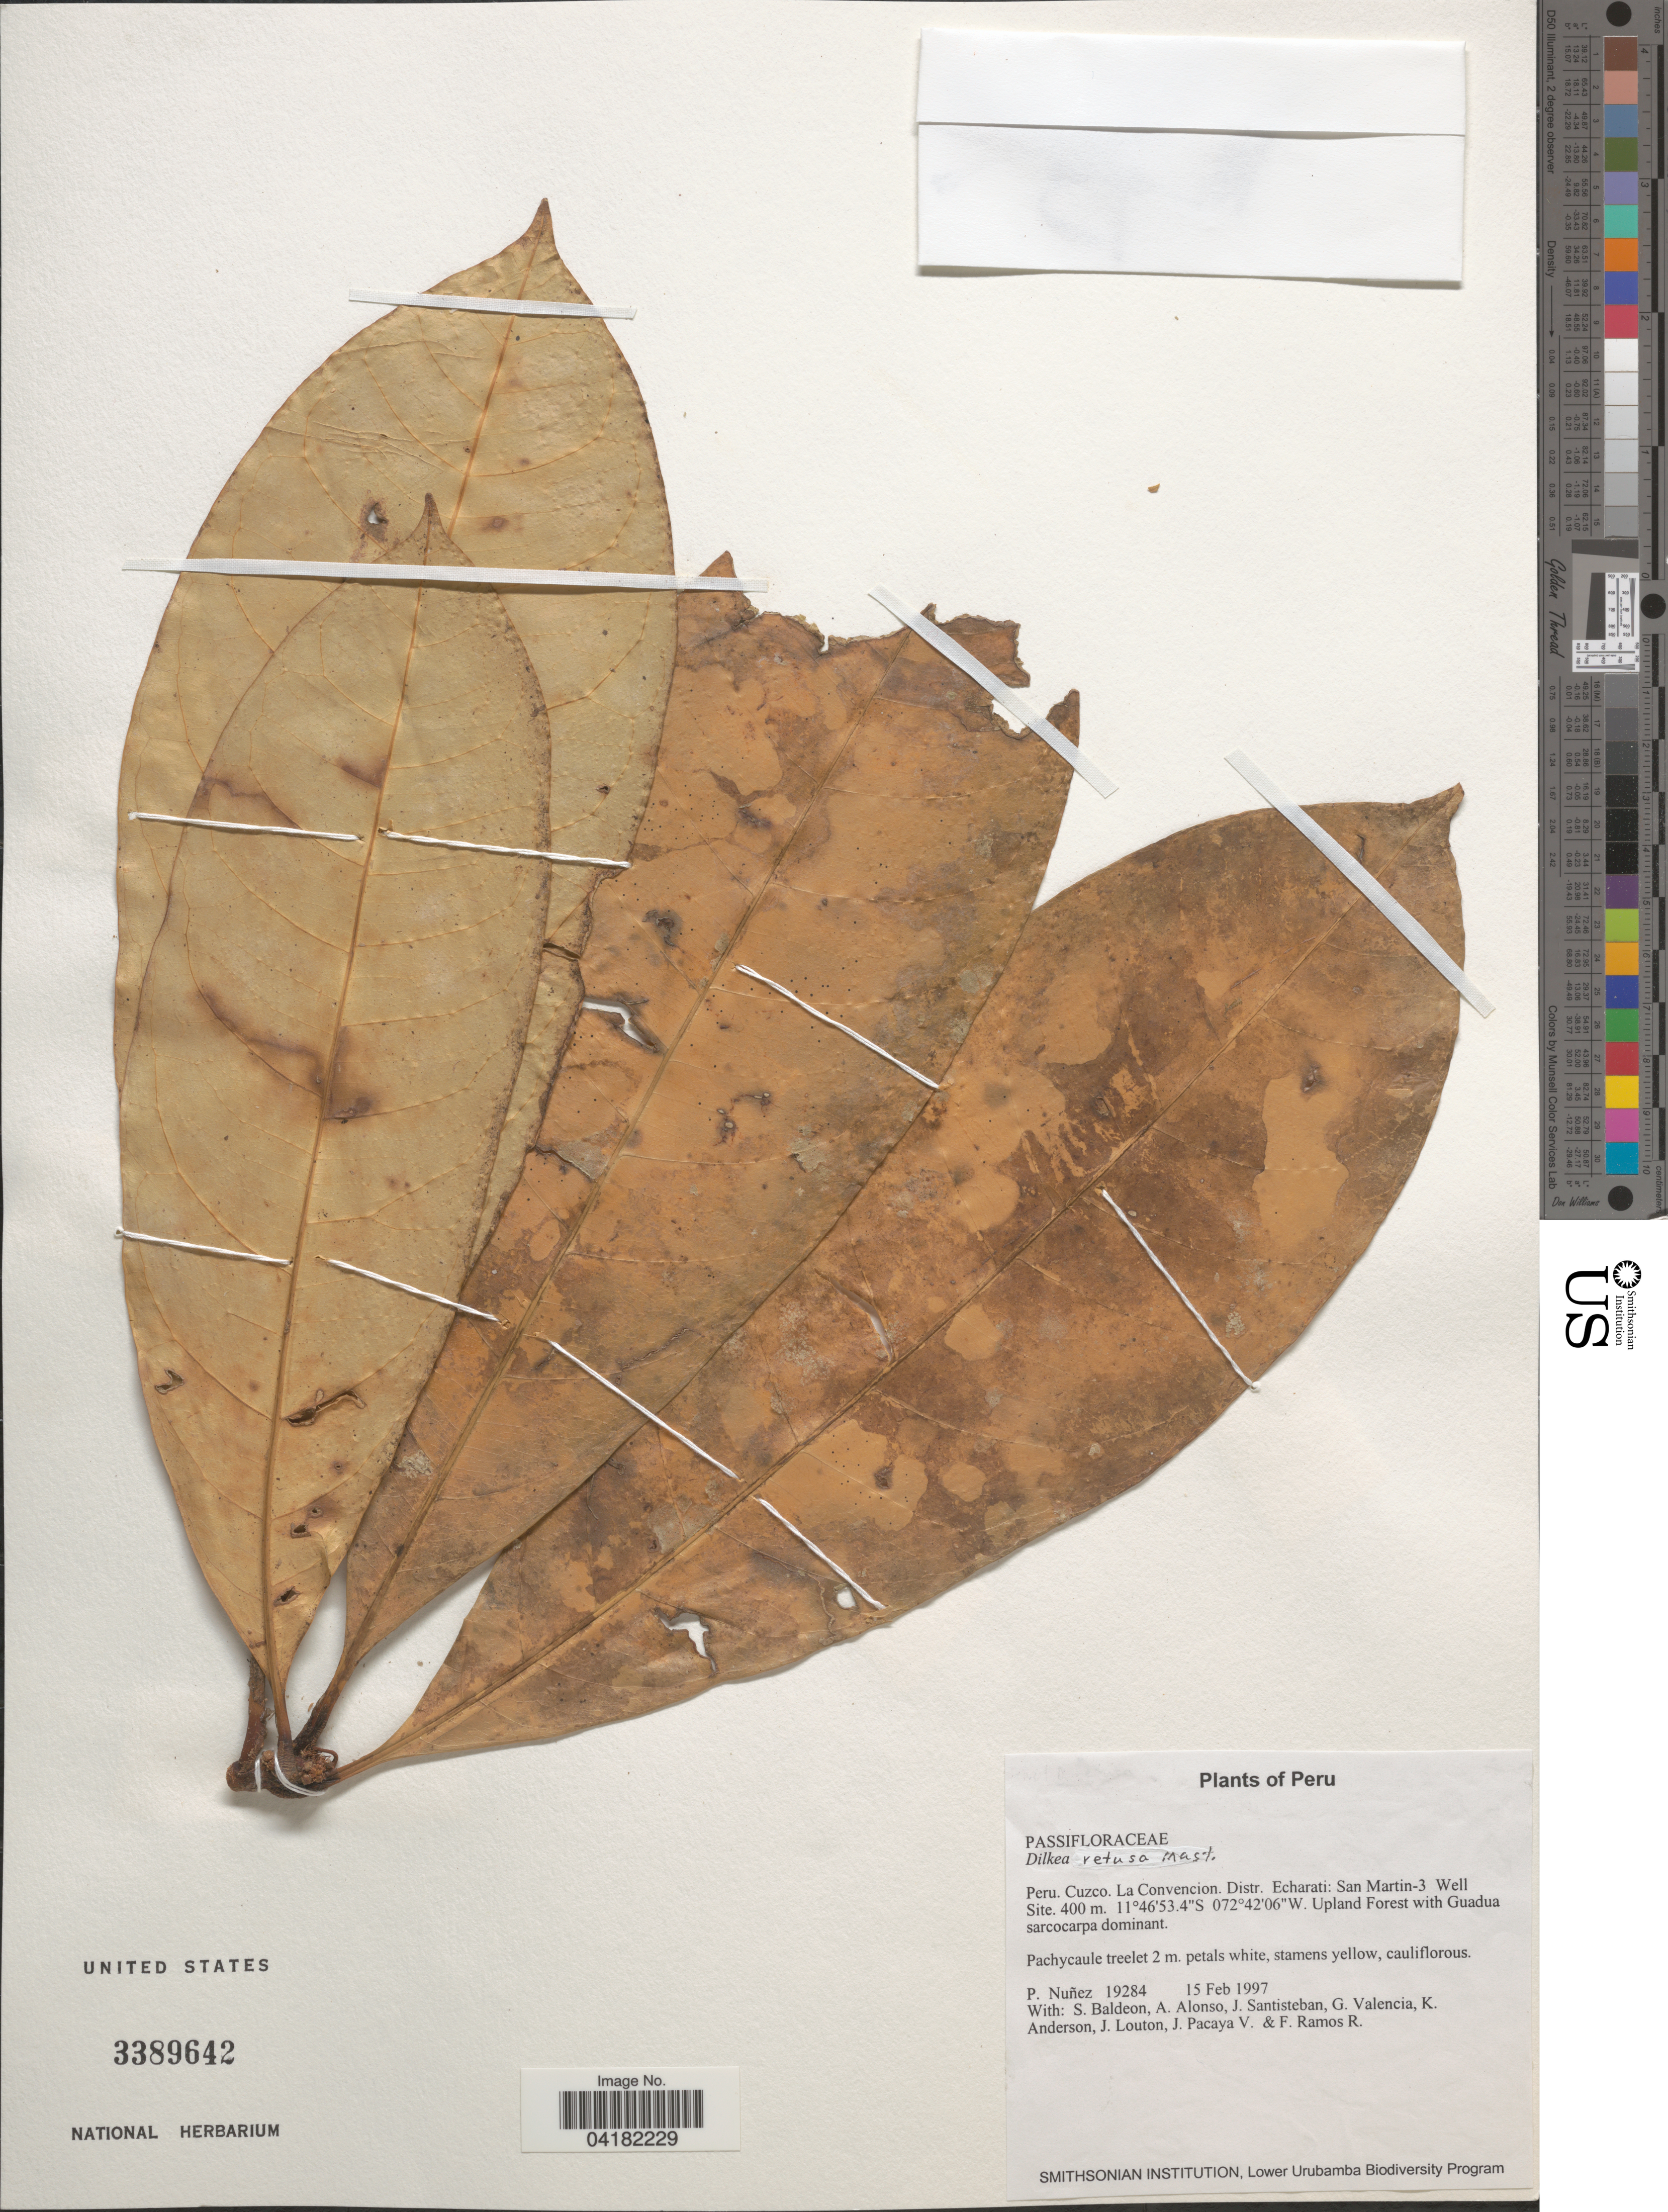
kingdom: Plantae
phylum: Tracheophyta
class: Magnoliopsida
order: Malpighiales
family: Passifloraceae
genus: Dilkea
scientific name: Dilkea retusa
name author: Mast.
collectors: P. Núñez, S. Baldeón, A. Alonso, J. Santisteban, G. Valencia, K. Anderson, J. Louton, J. Pacaya & F. Ramos R.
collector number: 19284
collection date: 1997-02-15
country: Peru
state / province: Cusco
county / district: La Convención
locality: La Convencion. Distr.Echarati: San Martin-3 Well Site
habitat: Upland Forest with Guadua sarcocarpa dominant.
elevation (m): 400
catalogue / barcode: US 3389642